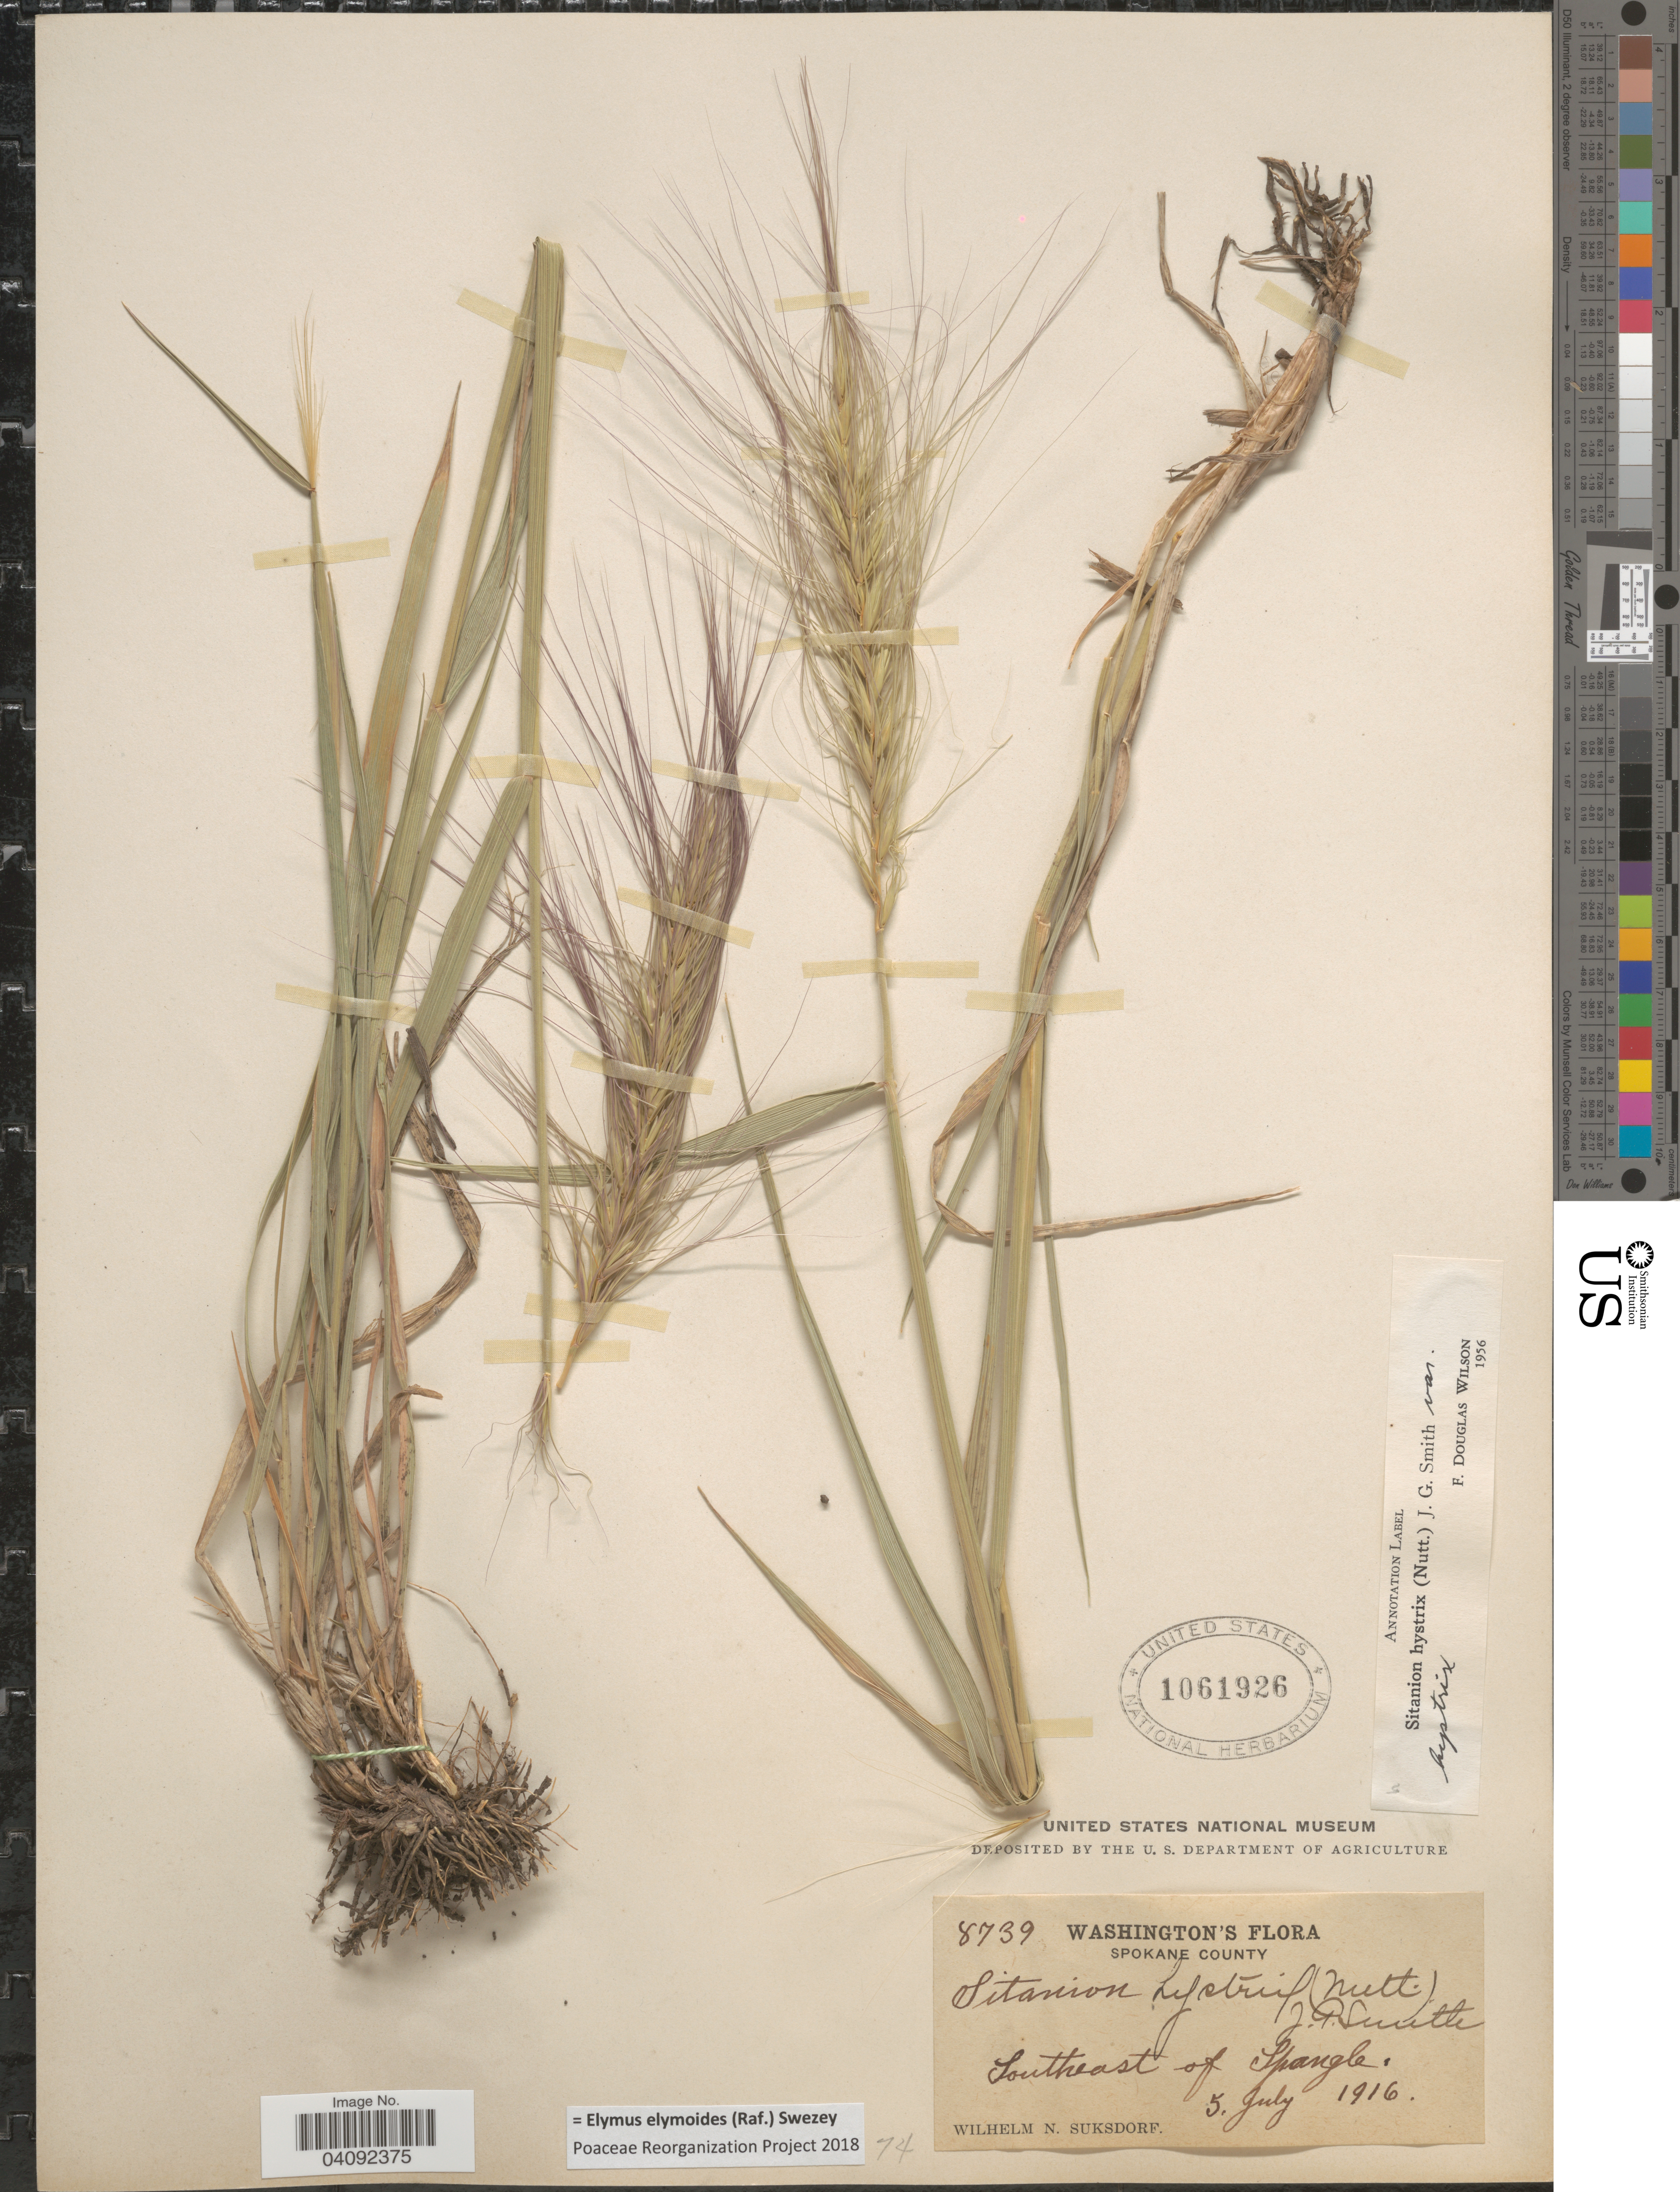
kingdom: Plantae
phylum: Tracheophyta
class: Liliopsida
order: Poales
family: Poaceae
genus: Elymus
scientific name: Elymus elymoides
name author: (Raf.) Swezey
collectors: W. N. Suksdorf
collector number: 8739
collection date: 1916-07-05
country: United States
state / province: Washington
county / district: Spokane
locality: Spokane County. Southeast of Spangle.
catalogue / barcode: US 1061926